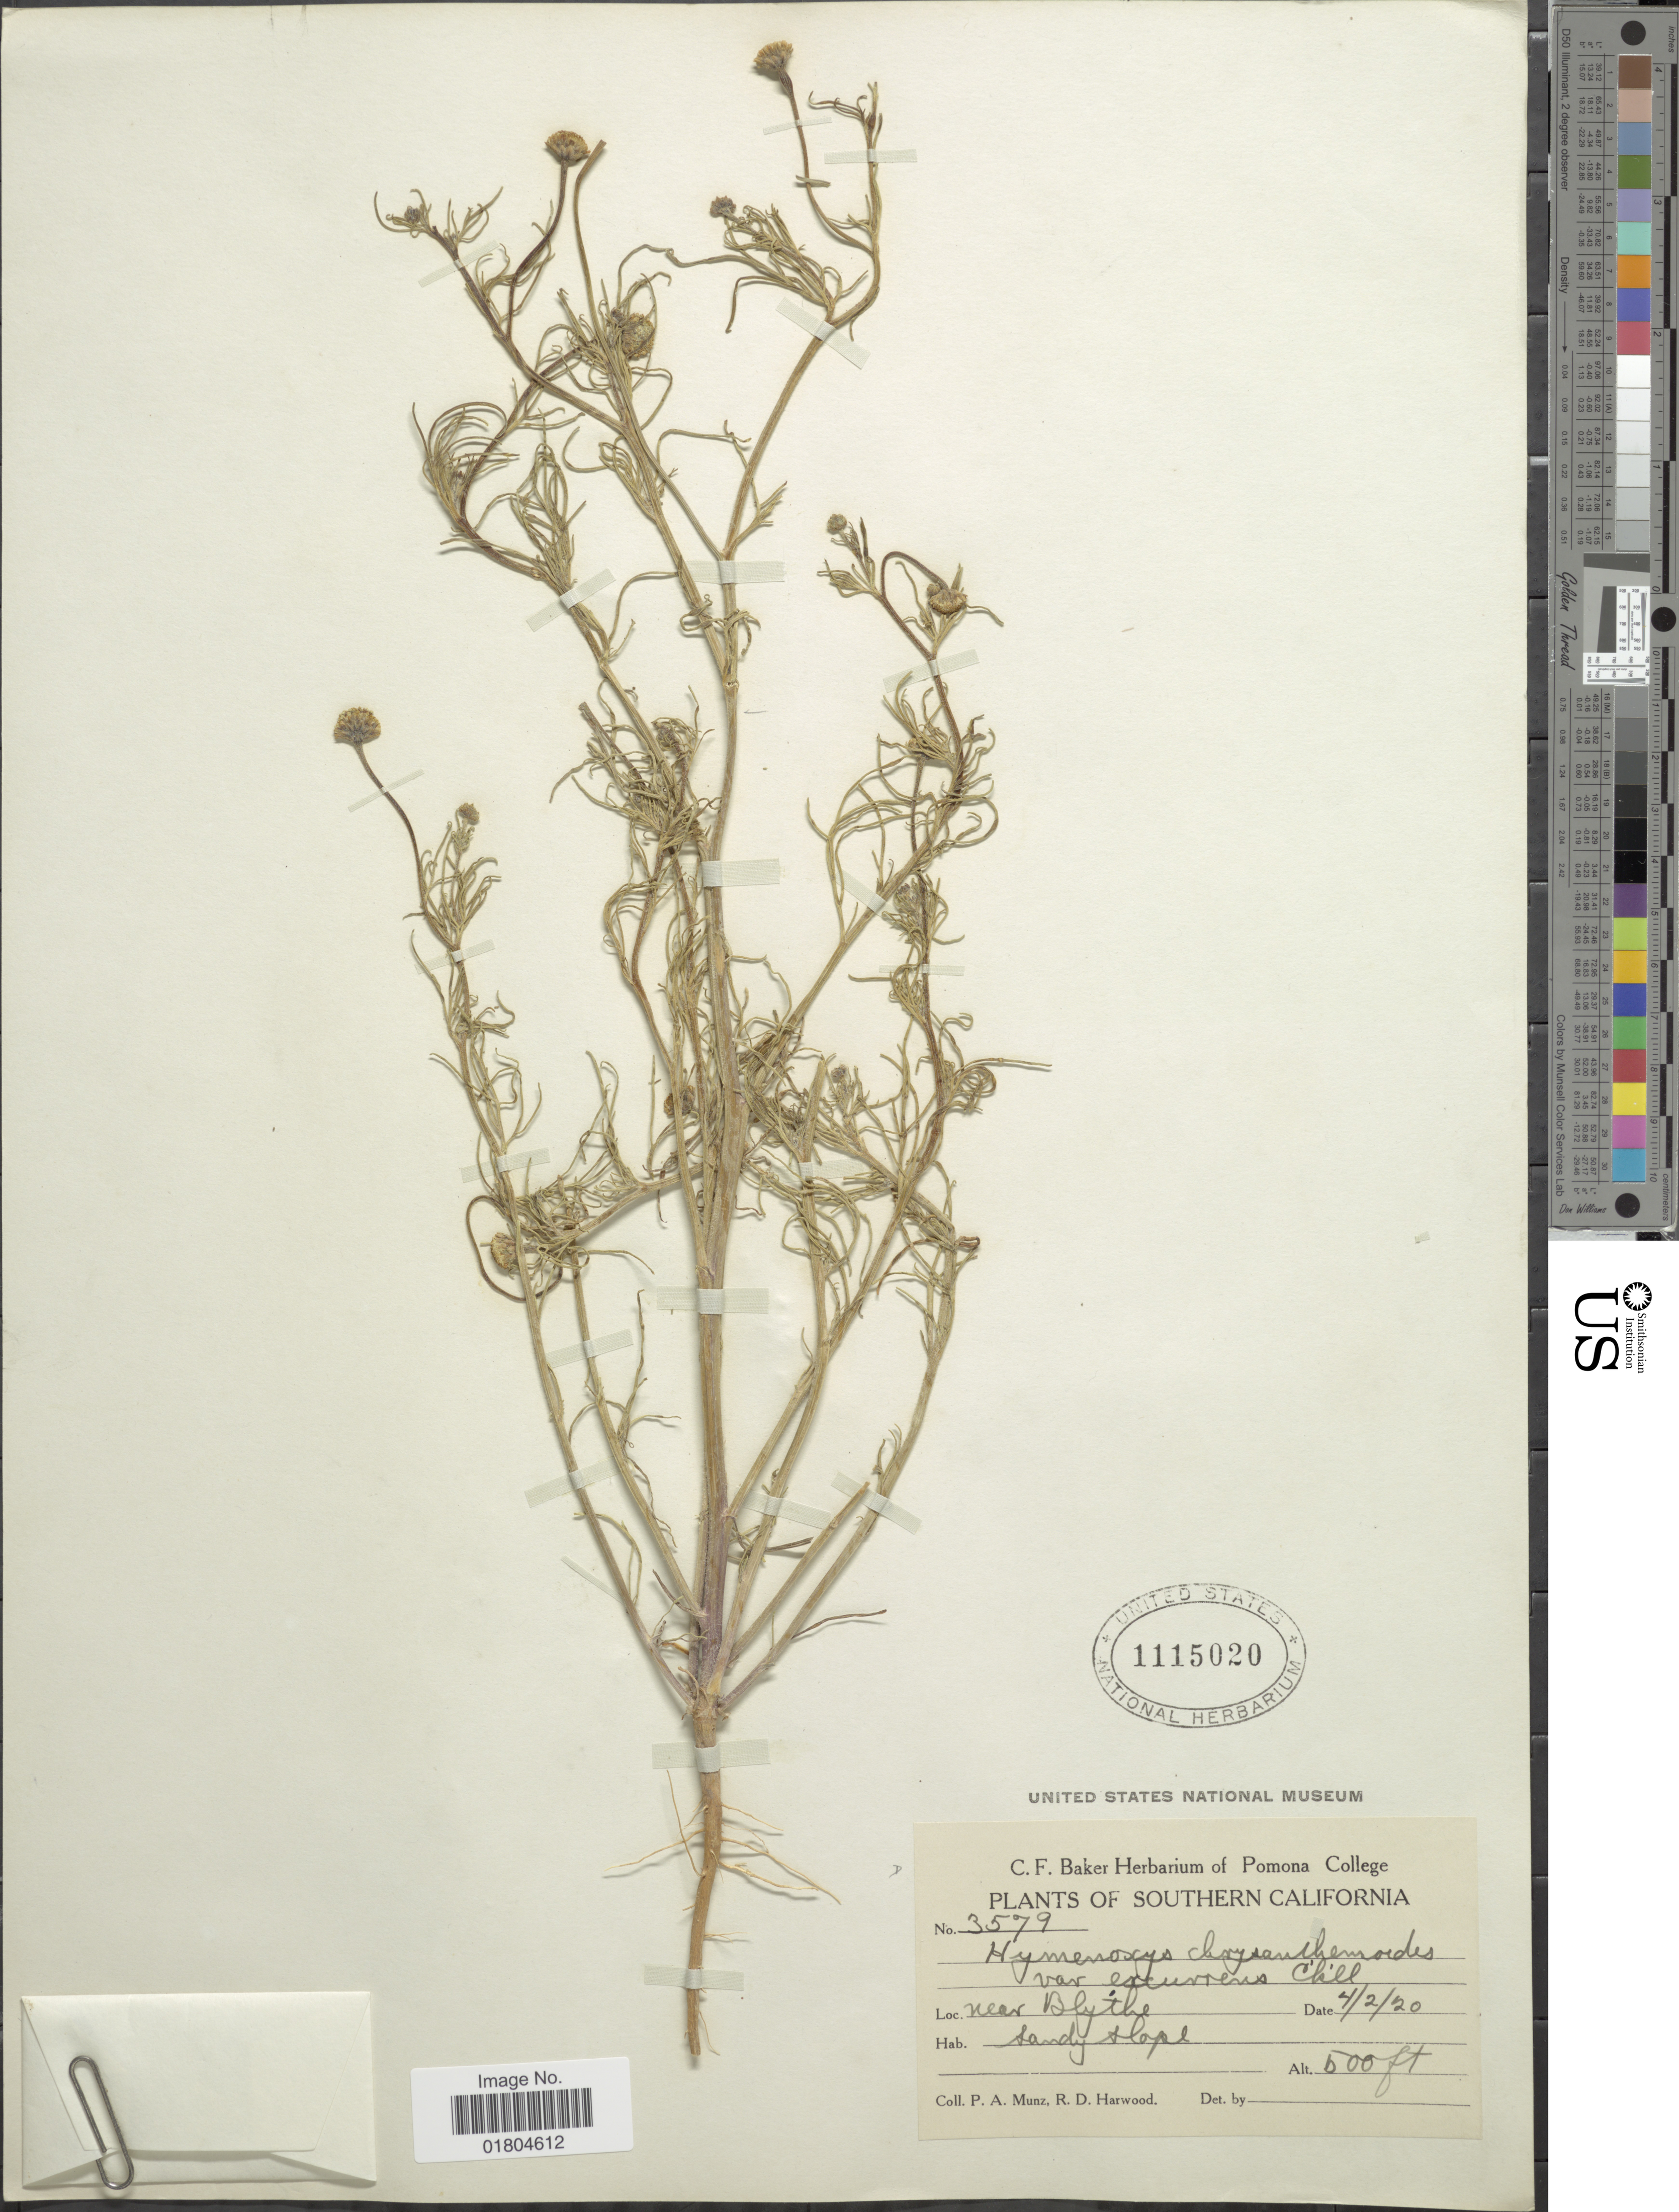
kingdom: Plantae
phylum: Tracheophyta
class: Magnoliopsida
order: Asterales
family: Asteraceae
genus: Hymenoxys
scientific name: Hymenoxys odorata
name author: DC.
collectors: P. A. Munz & R. Harwood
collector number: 3579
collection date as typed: Transcribed d/m/y: 2/4/20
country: United States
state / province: California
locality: Southern California. Near Blythe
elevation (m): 152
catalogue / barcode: US 1115020